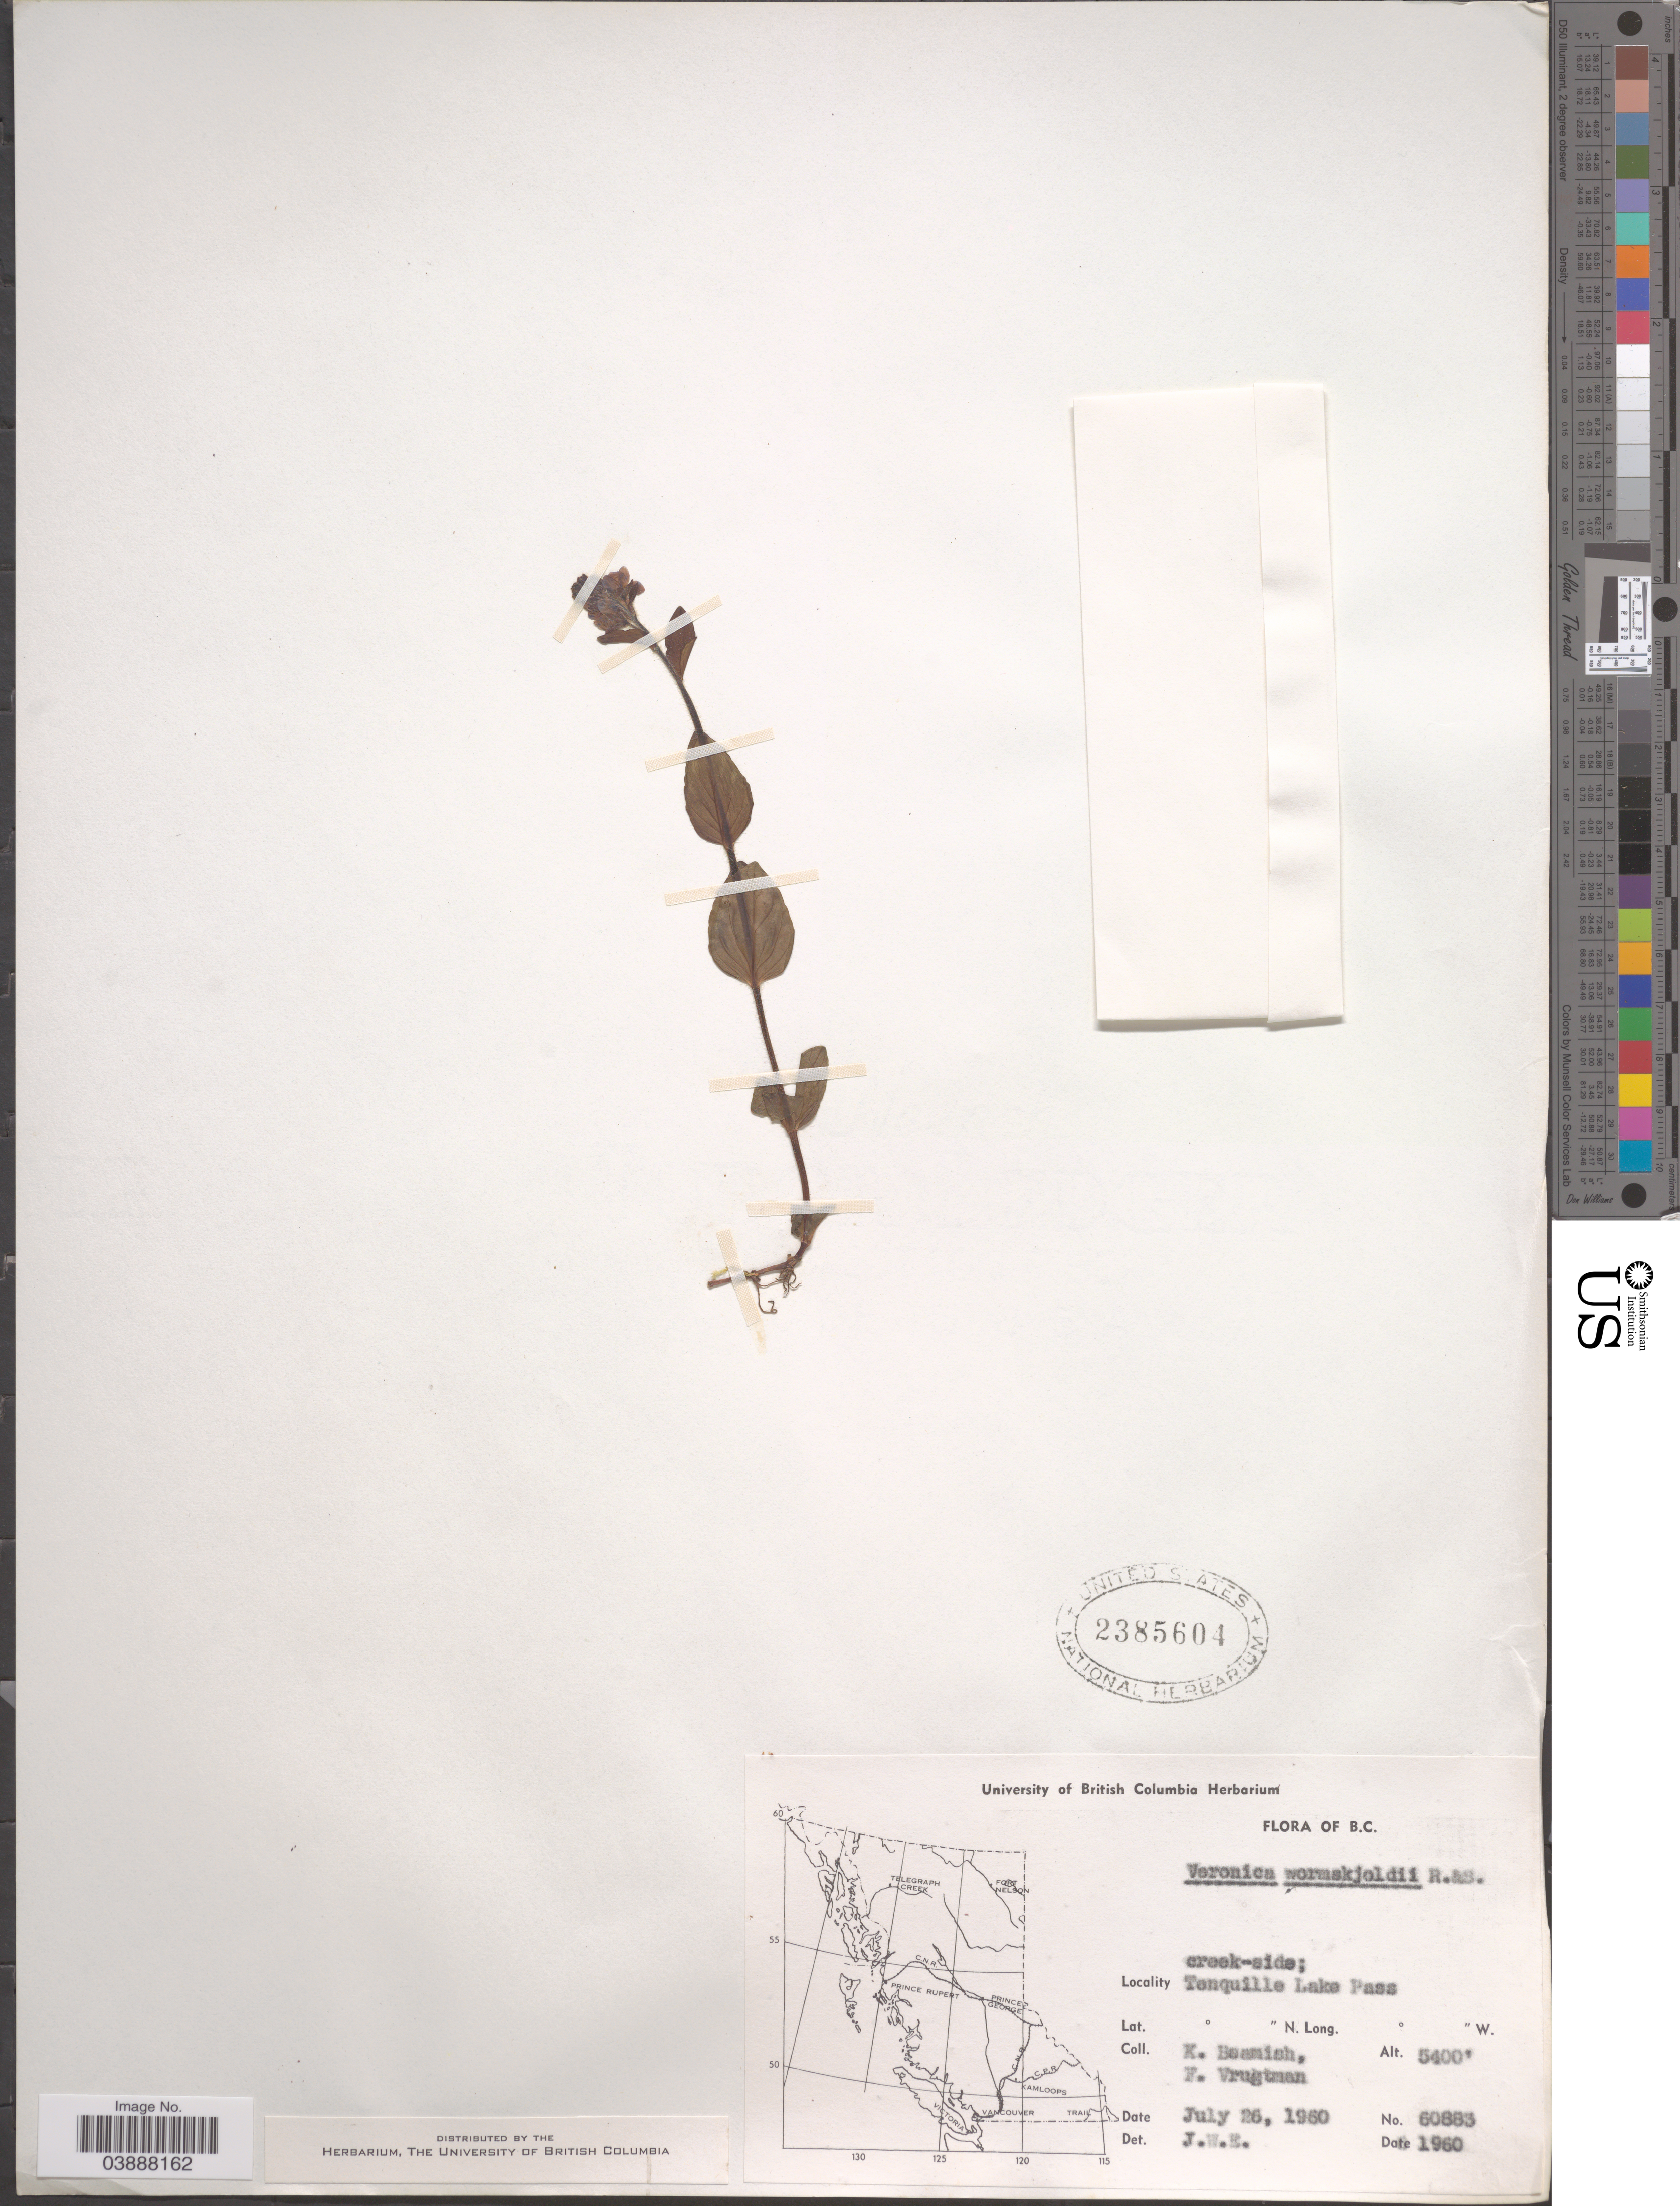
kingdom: Plantae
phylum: Tracheophyta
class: Magnoliopsida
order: Lamiales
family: Plantaginaceae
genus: Veronica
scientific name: Veronica wormskjoldii subsp. wormskjoldii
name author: Roem. & Schult.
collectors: K. Beamish & F. Vrugtman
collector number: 60883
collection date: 1960-07-26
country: Canada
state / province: British Columbia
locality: Creek-side; Tonquille Lake Pass.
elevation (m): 1646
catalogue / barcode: US 2385604